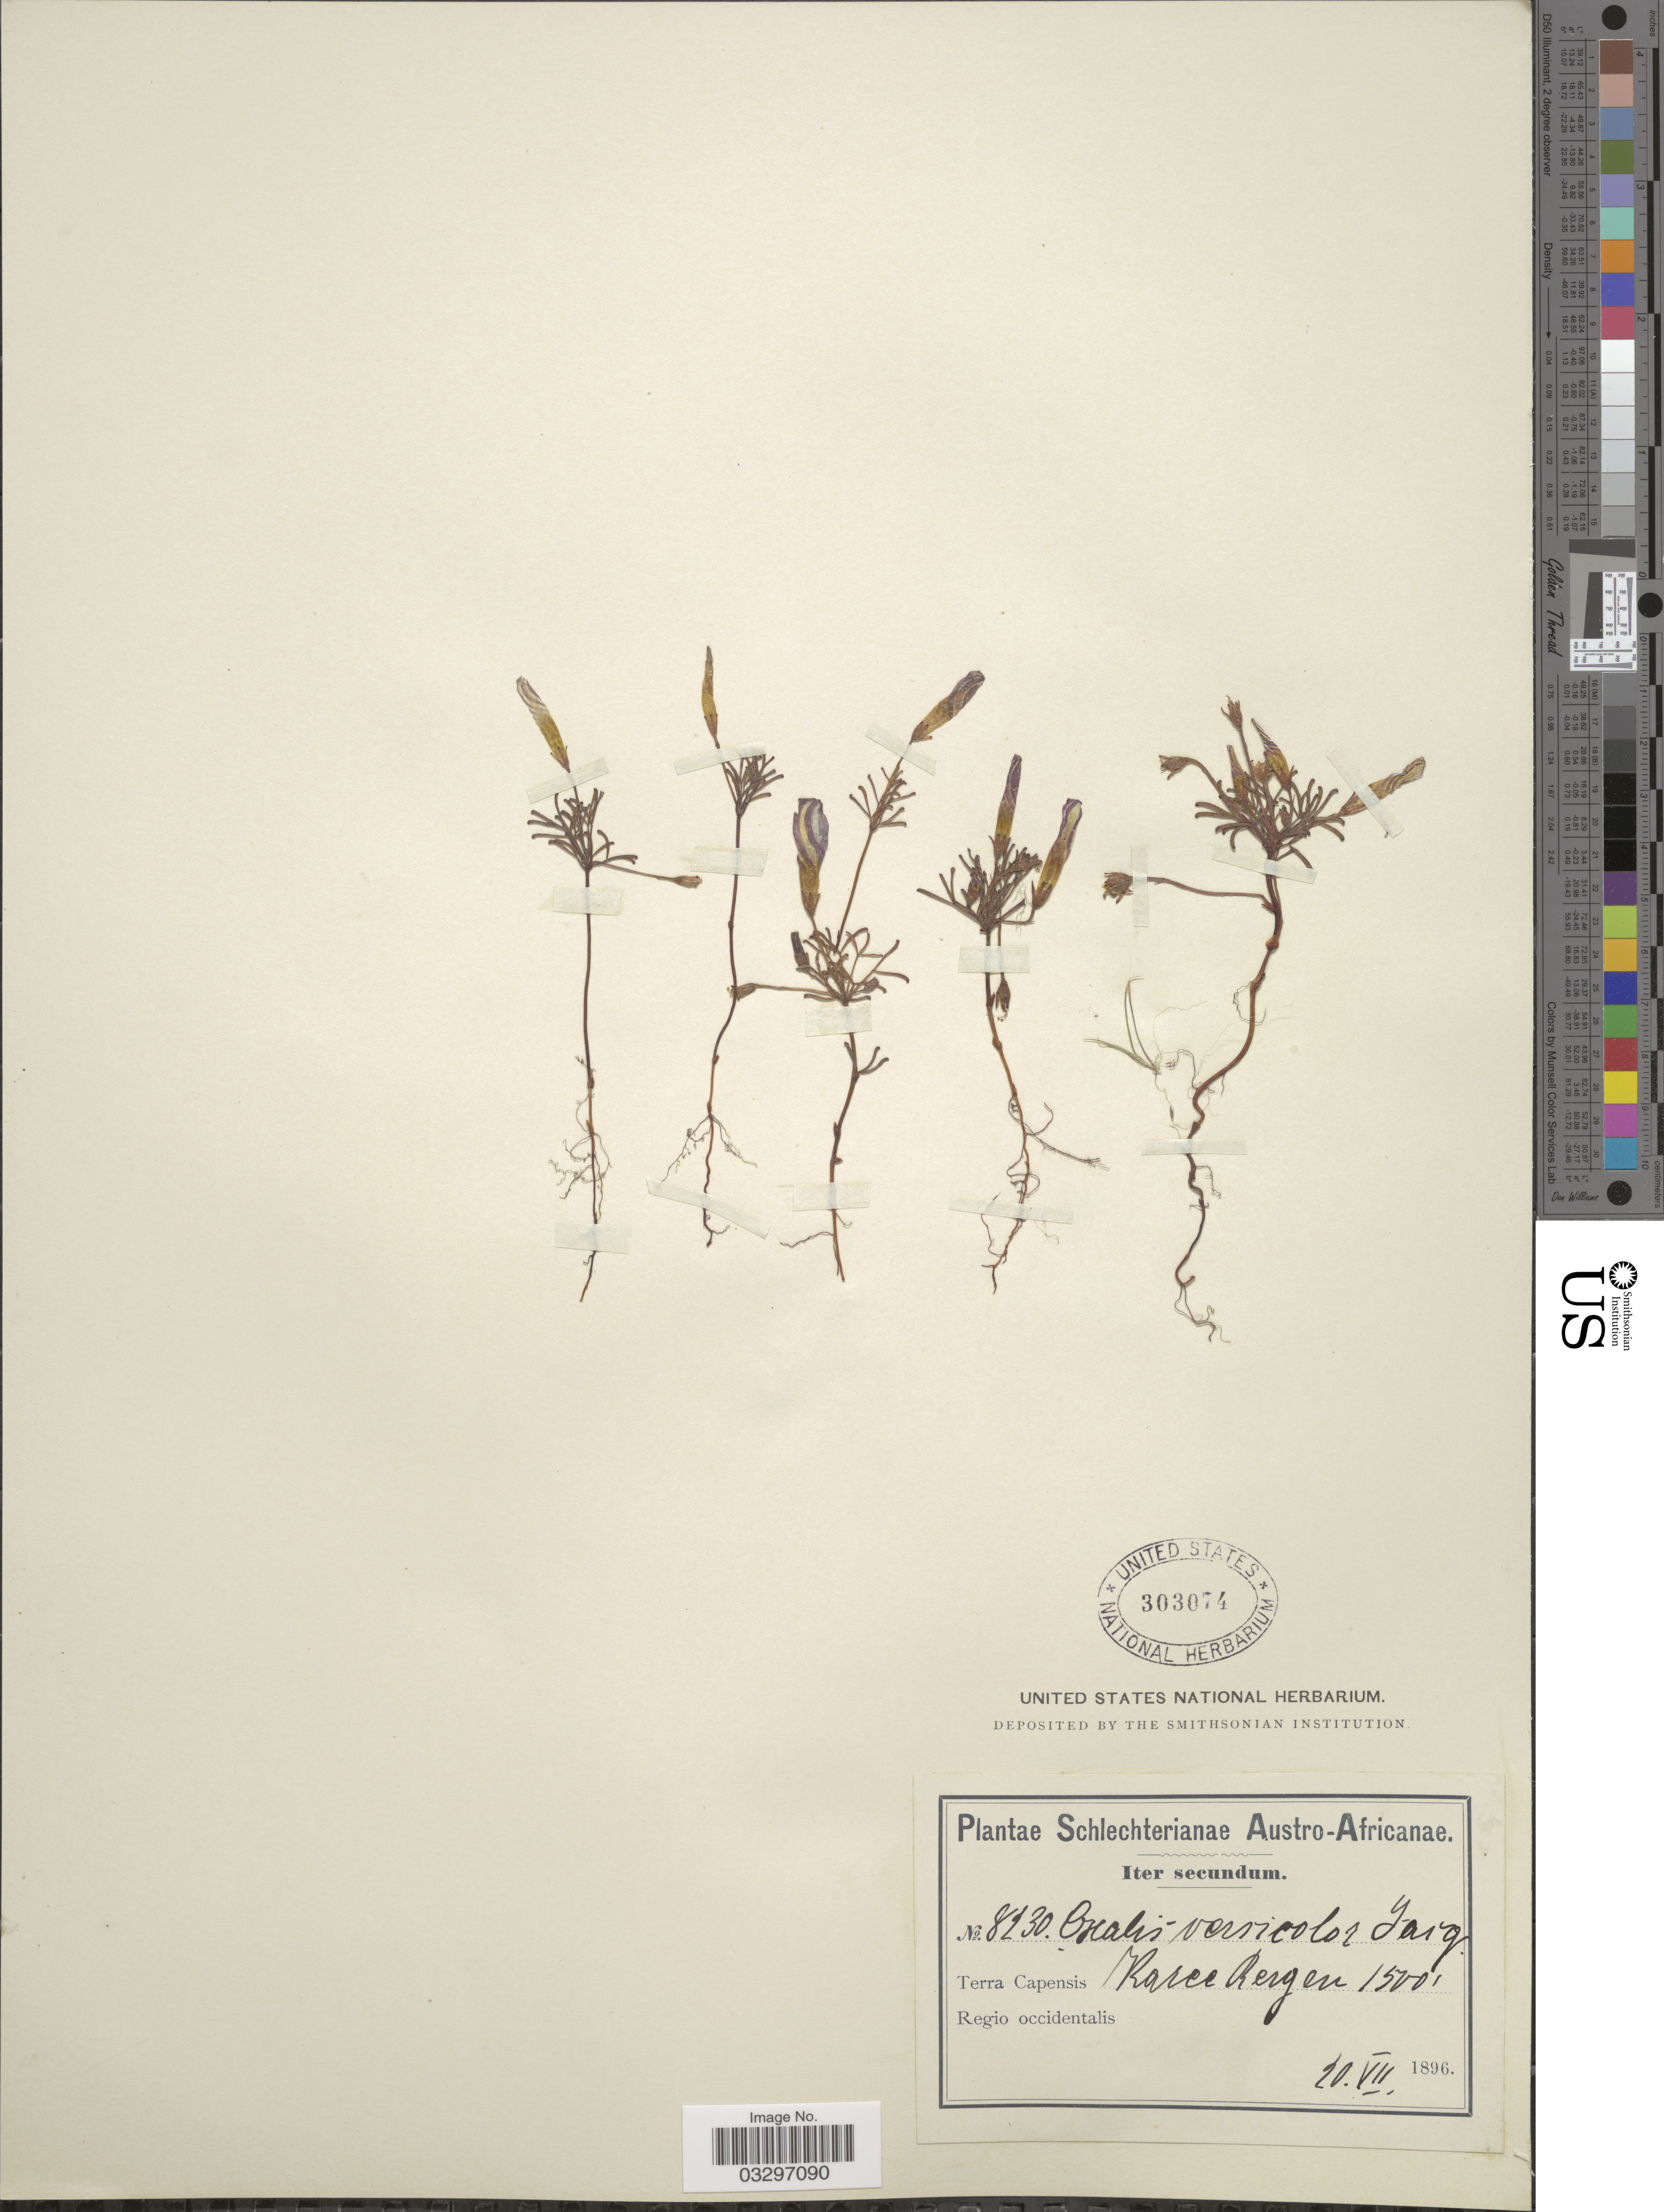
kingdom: Plantae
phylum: Tracheophyta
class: Magnoliopsida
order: Oxalidales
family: Oxalidaceae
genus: Oxalis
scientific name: Oxalis versicolor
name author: L.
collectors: Schlechter, --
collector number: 8230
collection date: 1896-08-20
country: South Africa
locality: Austro-Africanae, Terra Capensis, Karee Bergen, Regio occidentalis.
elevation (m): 457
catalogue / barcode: US 303074